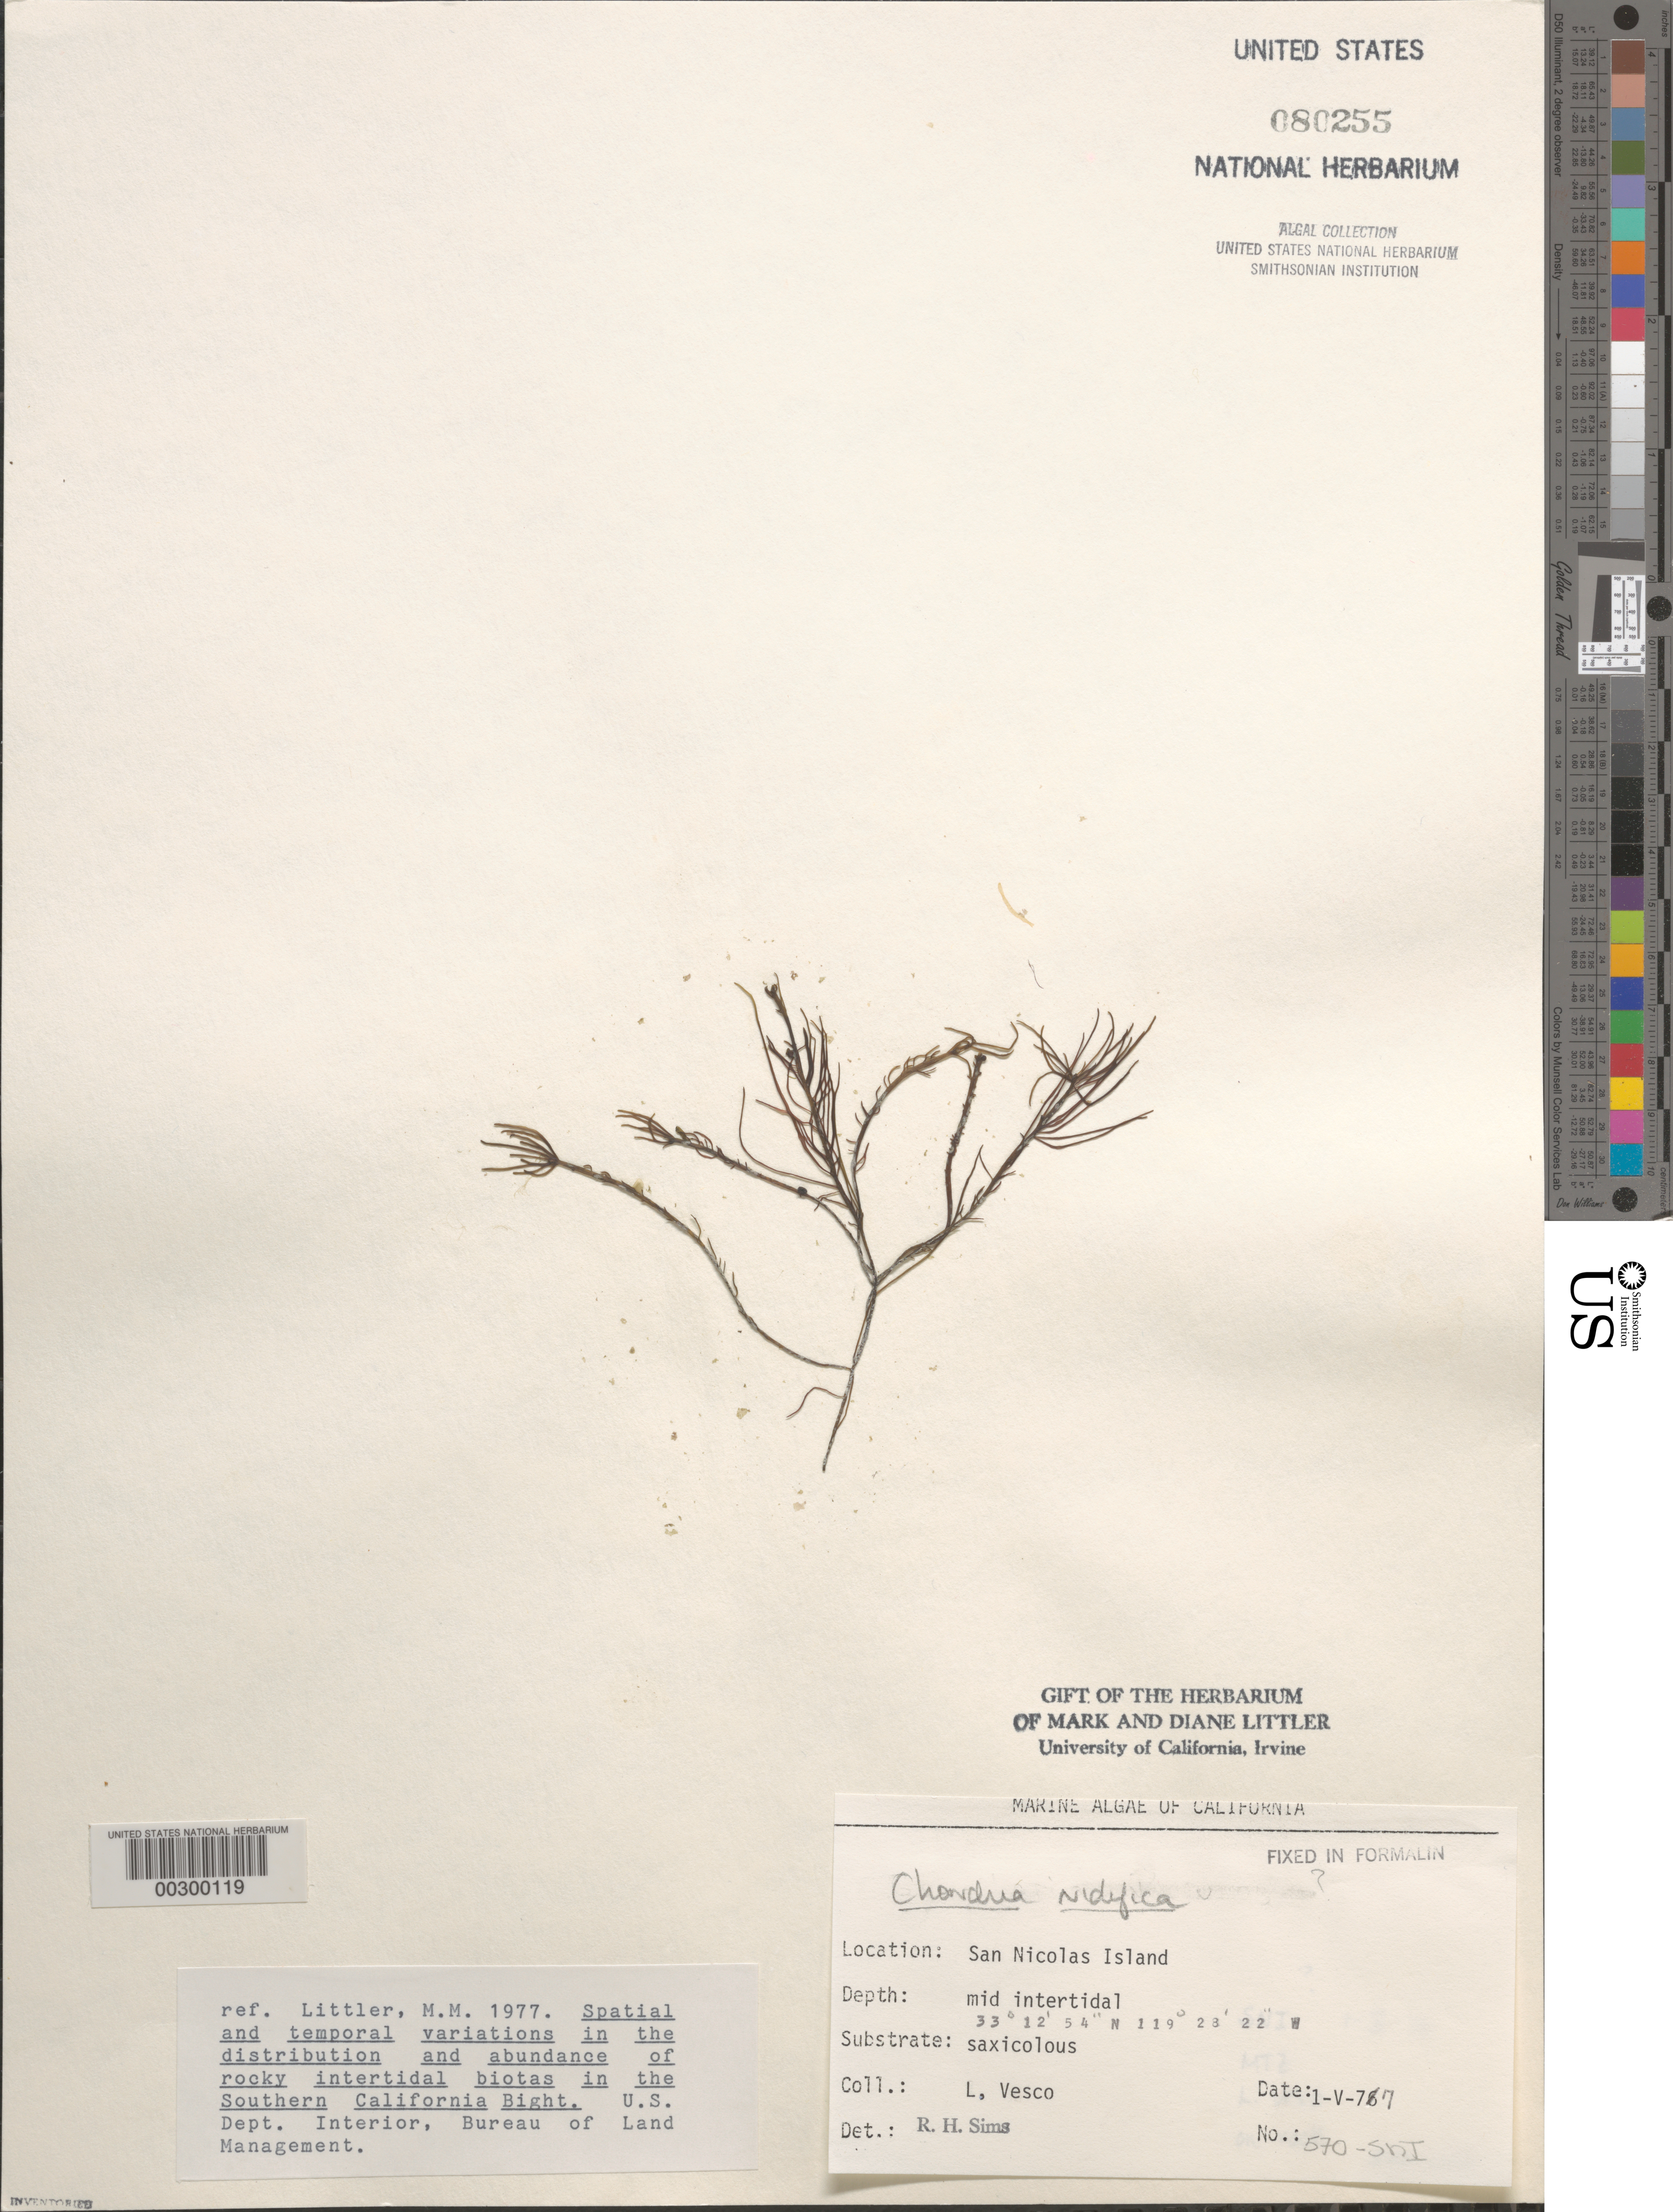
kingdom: Plantae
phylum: Rhodophyta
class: Florideophyceae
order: Ceramiales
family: Rhodomelaceae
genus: Neochondria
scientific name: Neochondria nidifica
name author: (Harvey) Sutti et al.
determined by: Algae name updating Project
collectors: L. Vesco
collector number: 570-sni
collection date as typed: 01 May 1977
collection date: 1977-05-01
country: United States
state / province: California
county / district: Ventura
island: San Nicolas Island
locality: Dutch Harbor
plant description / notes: BLM-SOCALBIGHT Rocky Intertidal Survey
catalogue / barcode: US 80255